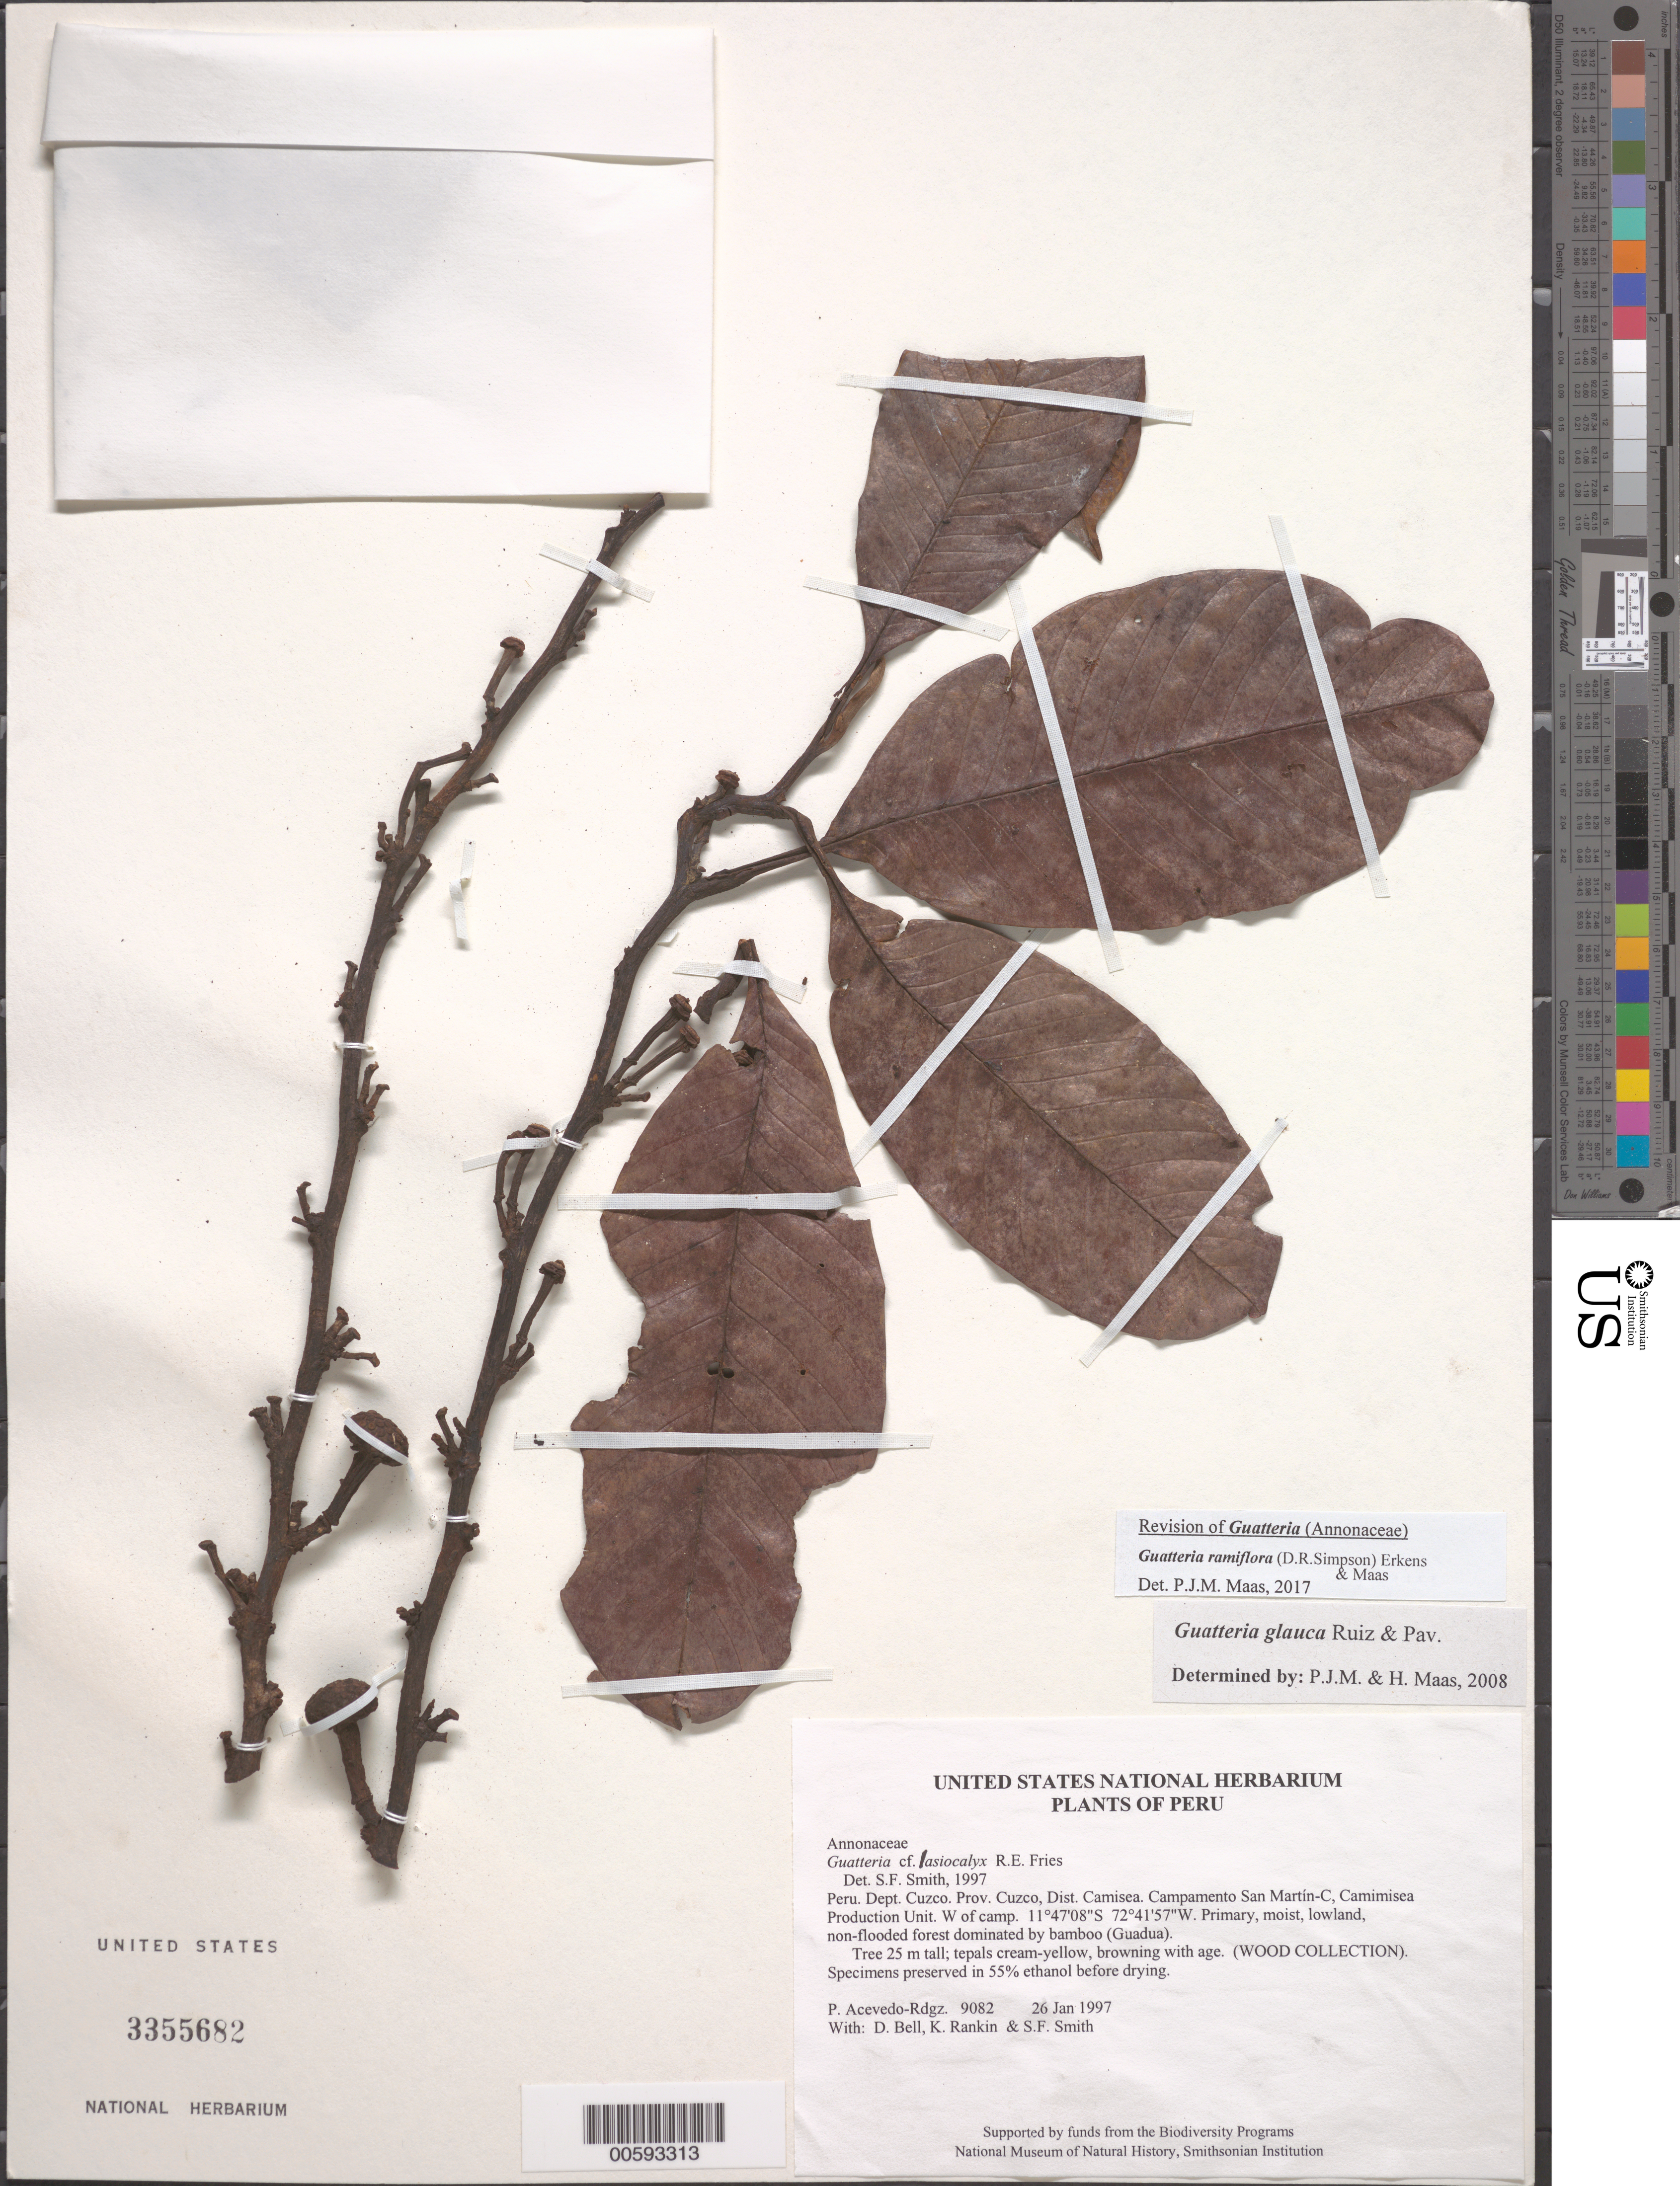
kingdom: Plantae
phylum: Tracheophyta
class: Magnoliopsida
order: Magnoliales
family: Annonaceae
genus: Guatteria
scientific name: Guatteria ramiflora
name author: (D.R. Simpson) Erkens & Maas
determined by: Maas, Paul J. M.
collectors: P. Acevedo-Rodr., D. A. Bell, K. B. Rankin & S.F. Smith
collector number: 9082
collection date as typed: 26 Jan 1997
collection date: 1997-01-26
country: Peru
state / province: Cusco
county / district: Cusco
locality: Districto Camisea, Campamento San Martín-C, Camimisea Production Unit. W of camp.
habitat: Primary, moist, lowland, non-flooded forest dominated by bamboo (Guadua).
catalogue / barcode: US 3355682